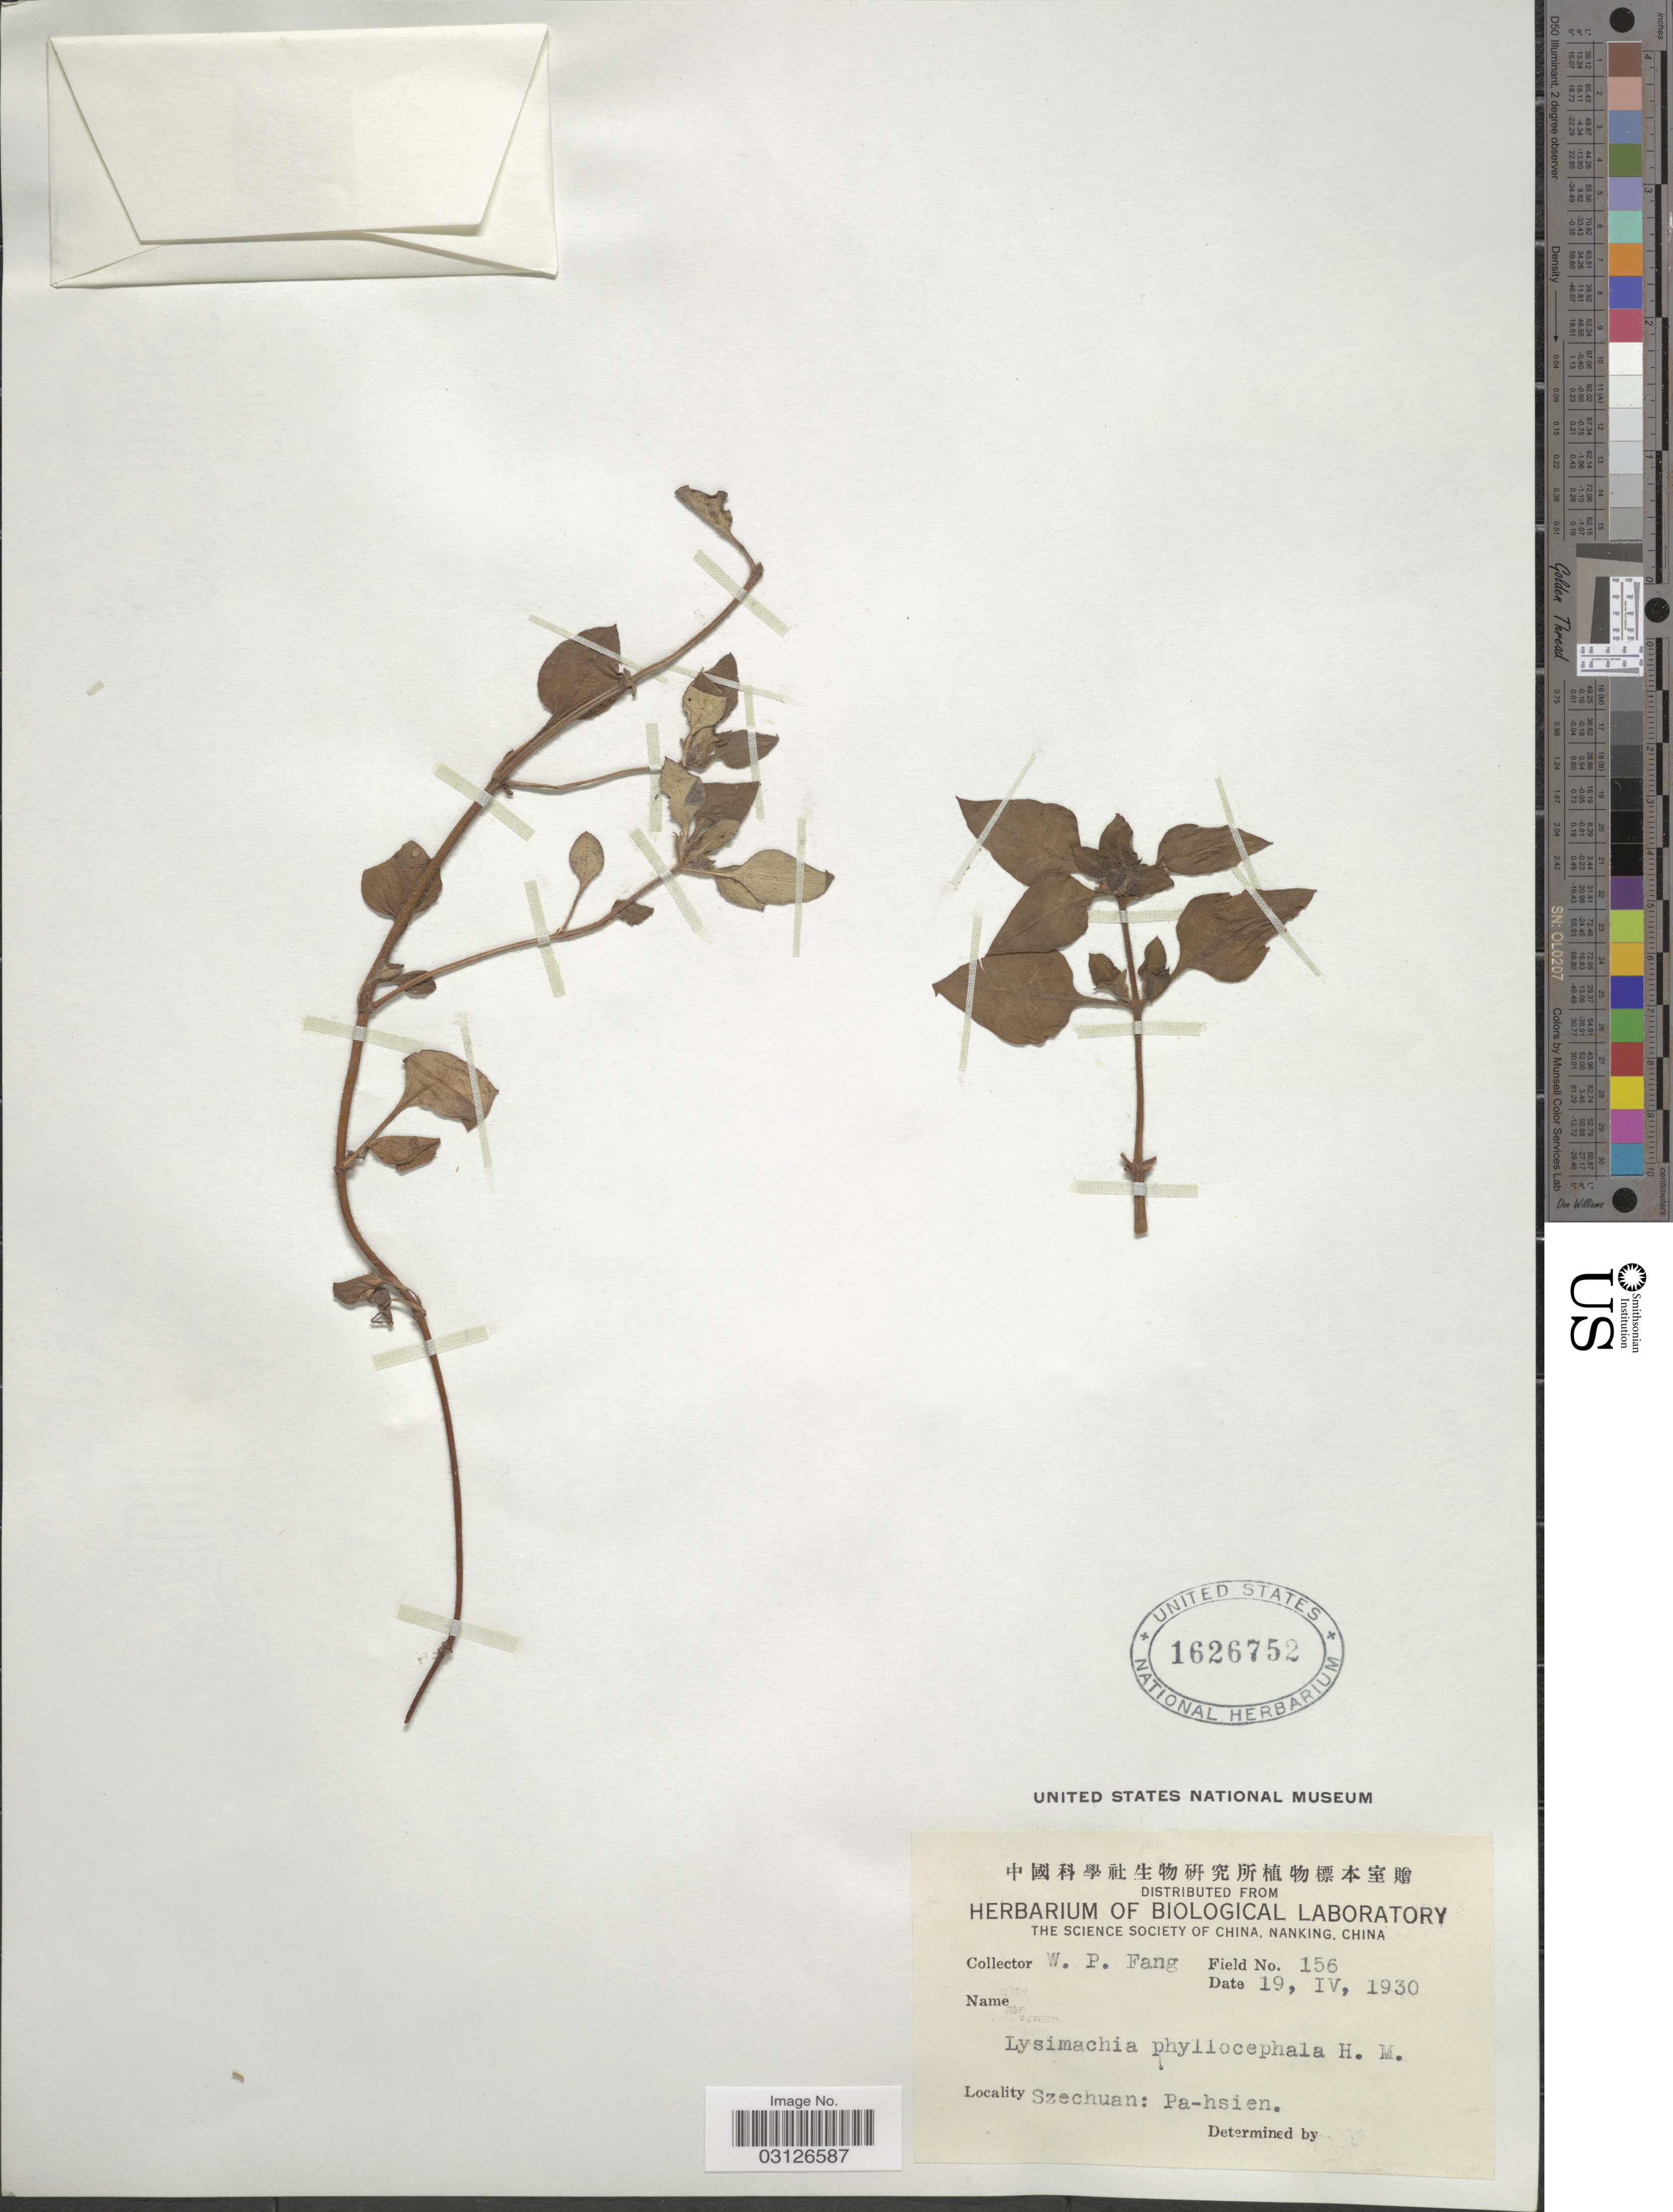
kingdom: Plantae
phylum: Tracheophyta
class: Magnoliopsida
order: Ericales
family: Primulaceae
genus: Lysimachia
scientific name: Lysimachia phyllocephala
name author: Hand.-Mazz.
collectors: W. P. Fang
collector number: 156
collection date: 1930-04-19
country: China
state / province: Sichuan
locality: Szechuan: Pa-hsien.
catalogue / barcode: US 1626752